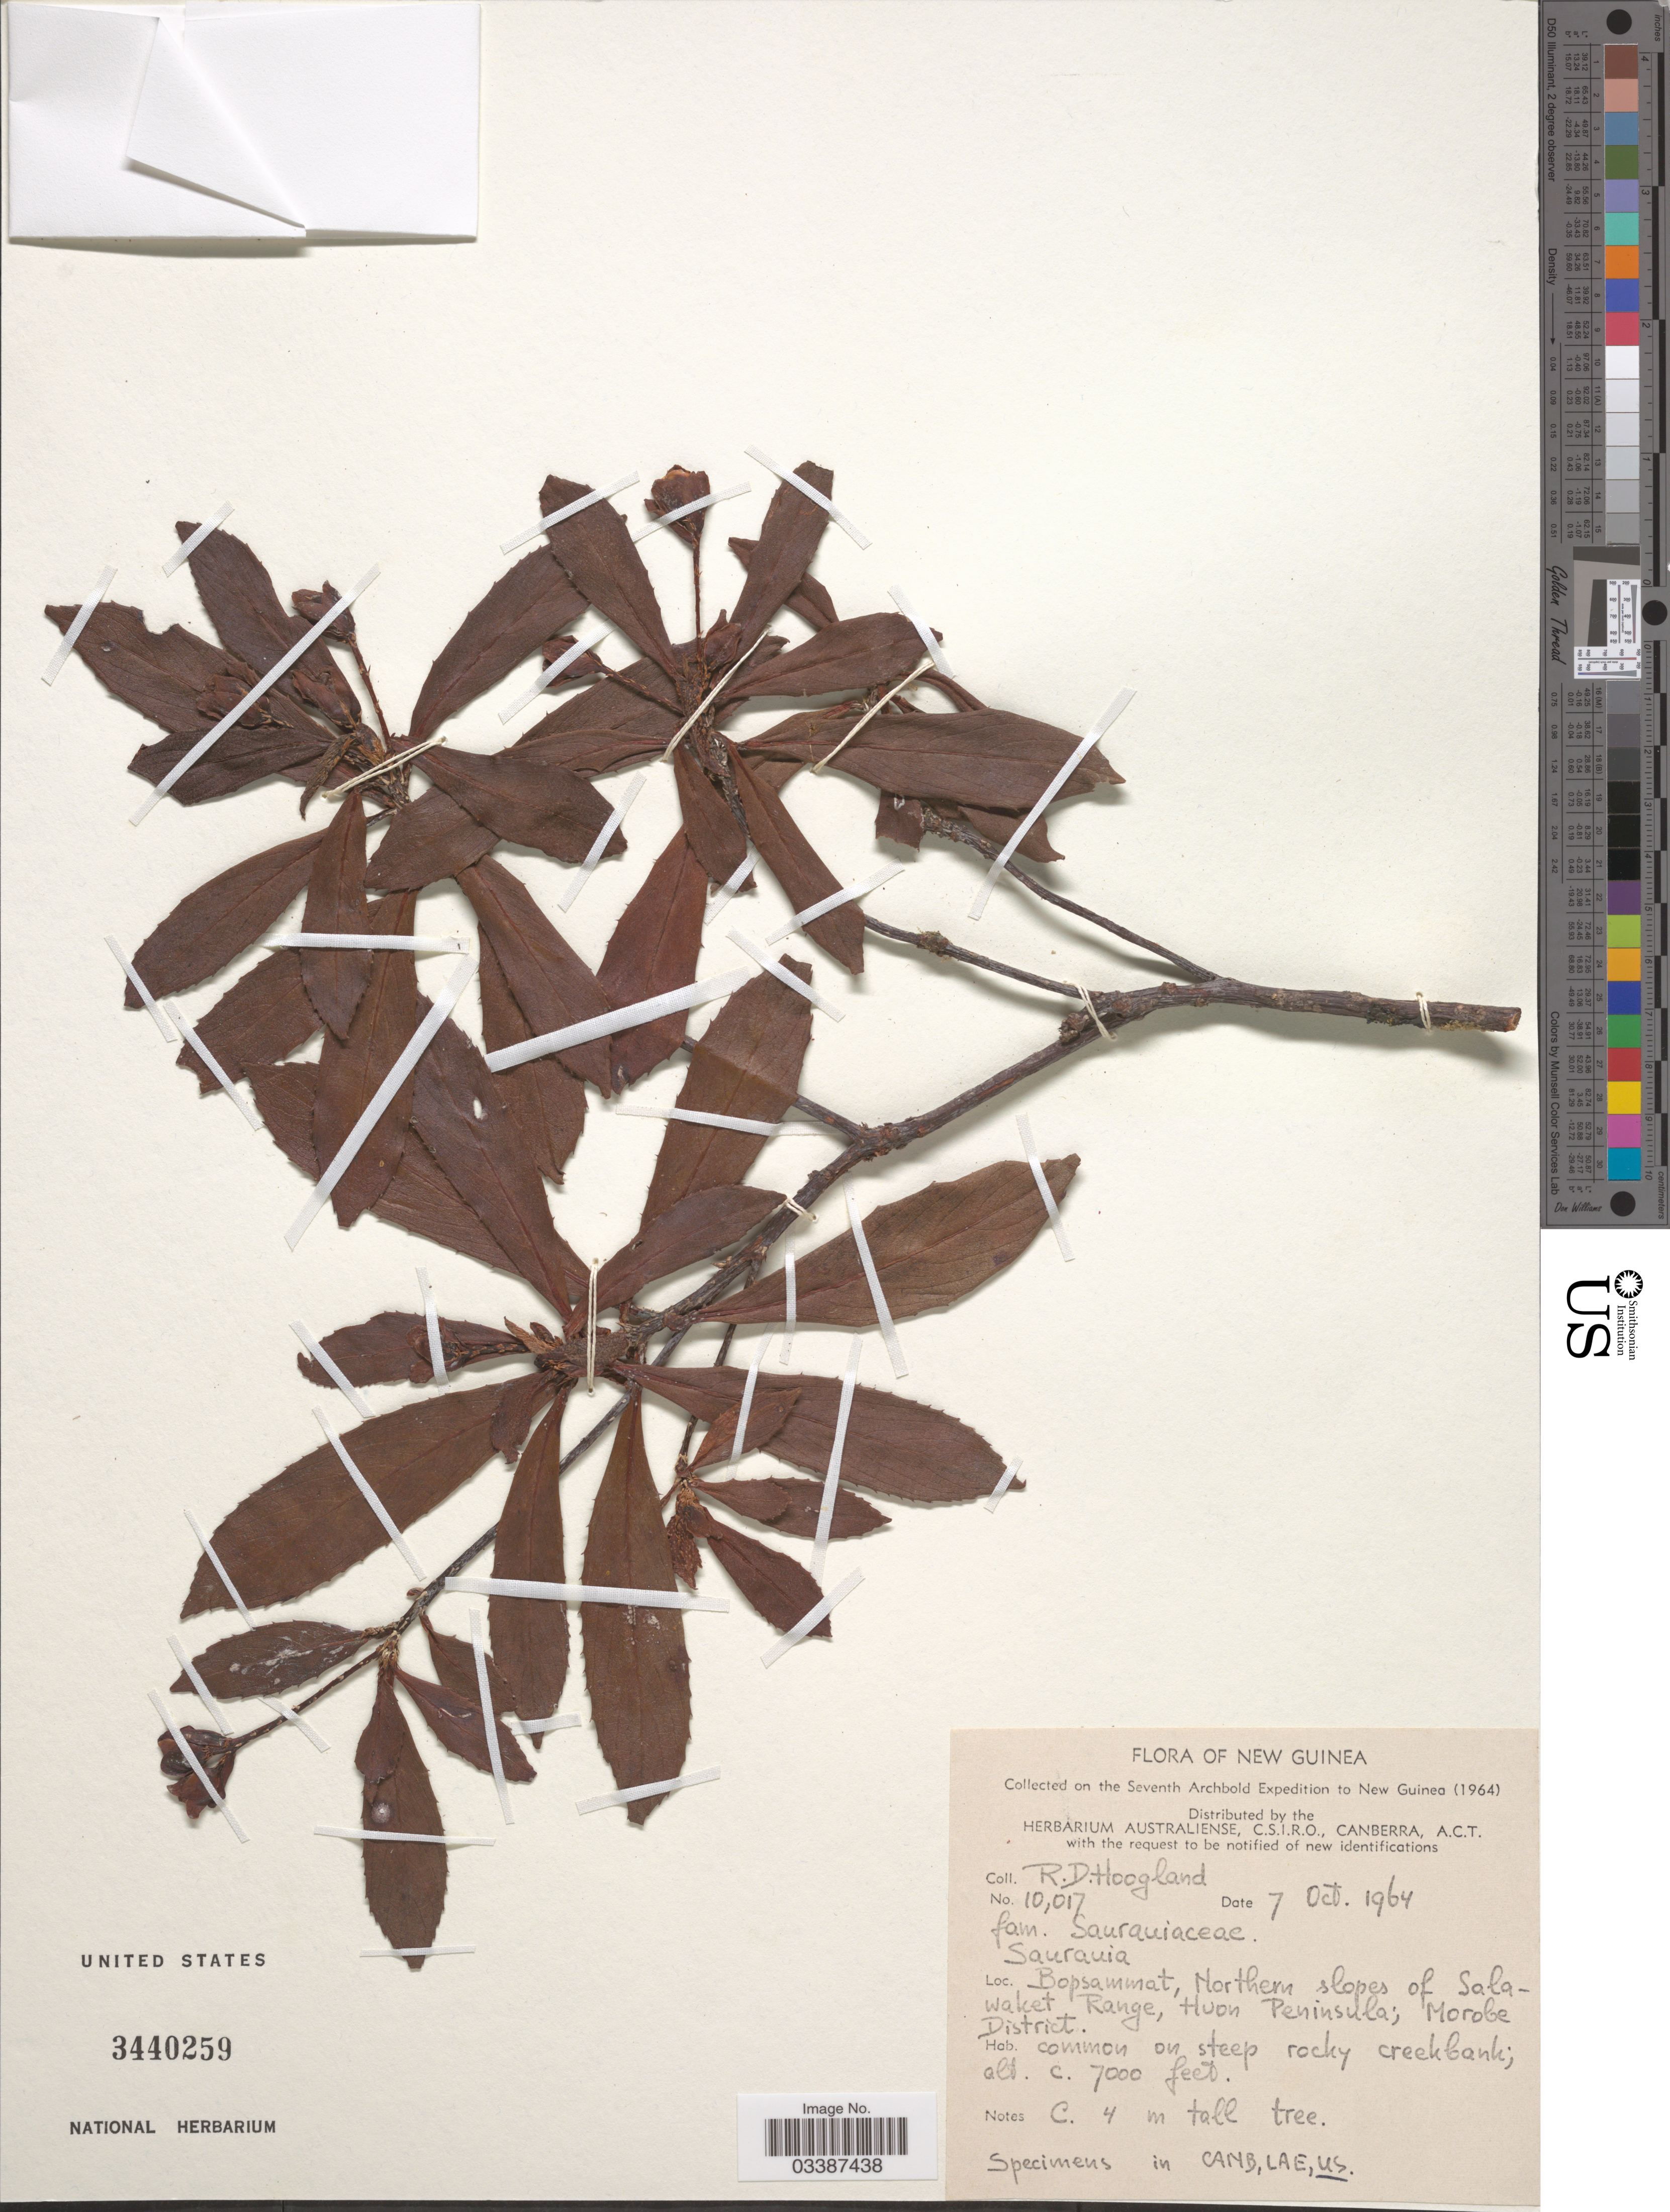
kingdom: Plantae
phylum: Tracheophyta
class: Magnoliopsida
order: Ericales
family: Actinidiaceae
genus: Saurauia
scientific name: Saurauia sp.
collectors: R. D. Hoogland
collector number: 10017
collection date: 1964-10-07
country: Papua New Guinea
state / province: Morobe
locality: New Guinea. Bopsammat, Northern slopes of Salawaket Range, Huon Peninsula; Morobe District.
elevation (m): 2134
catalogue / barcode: US 3440259